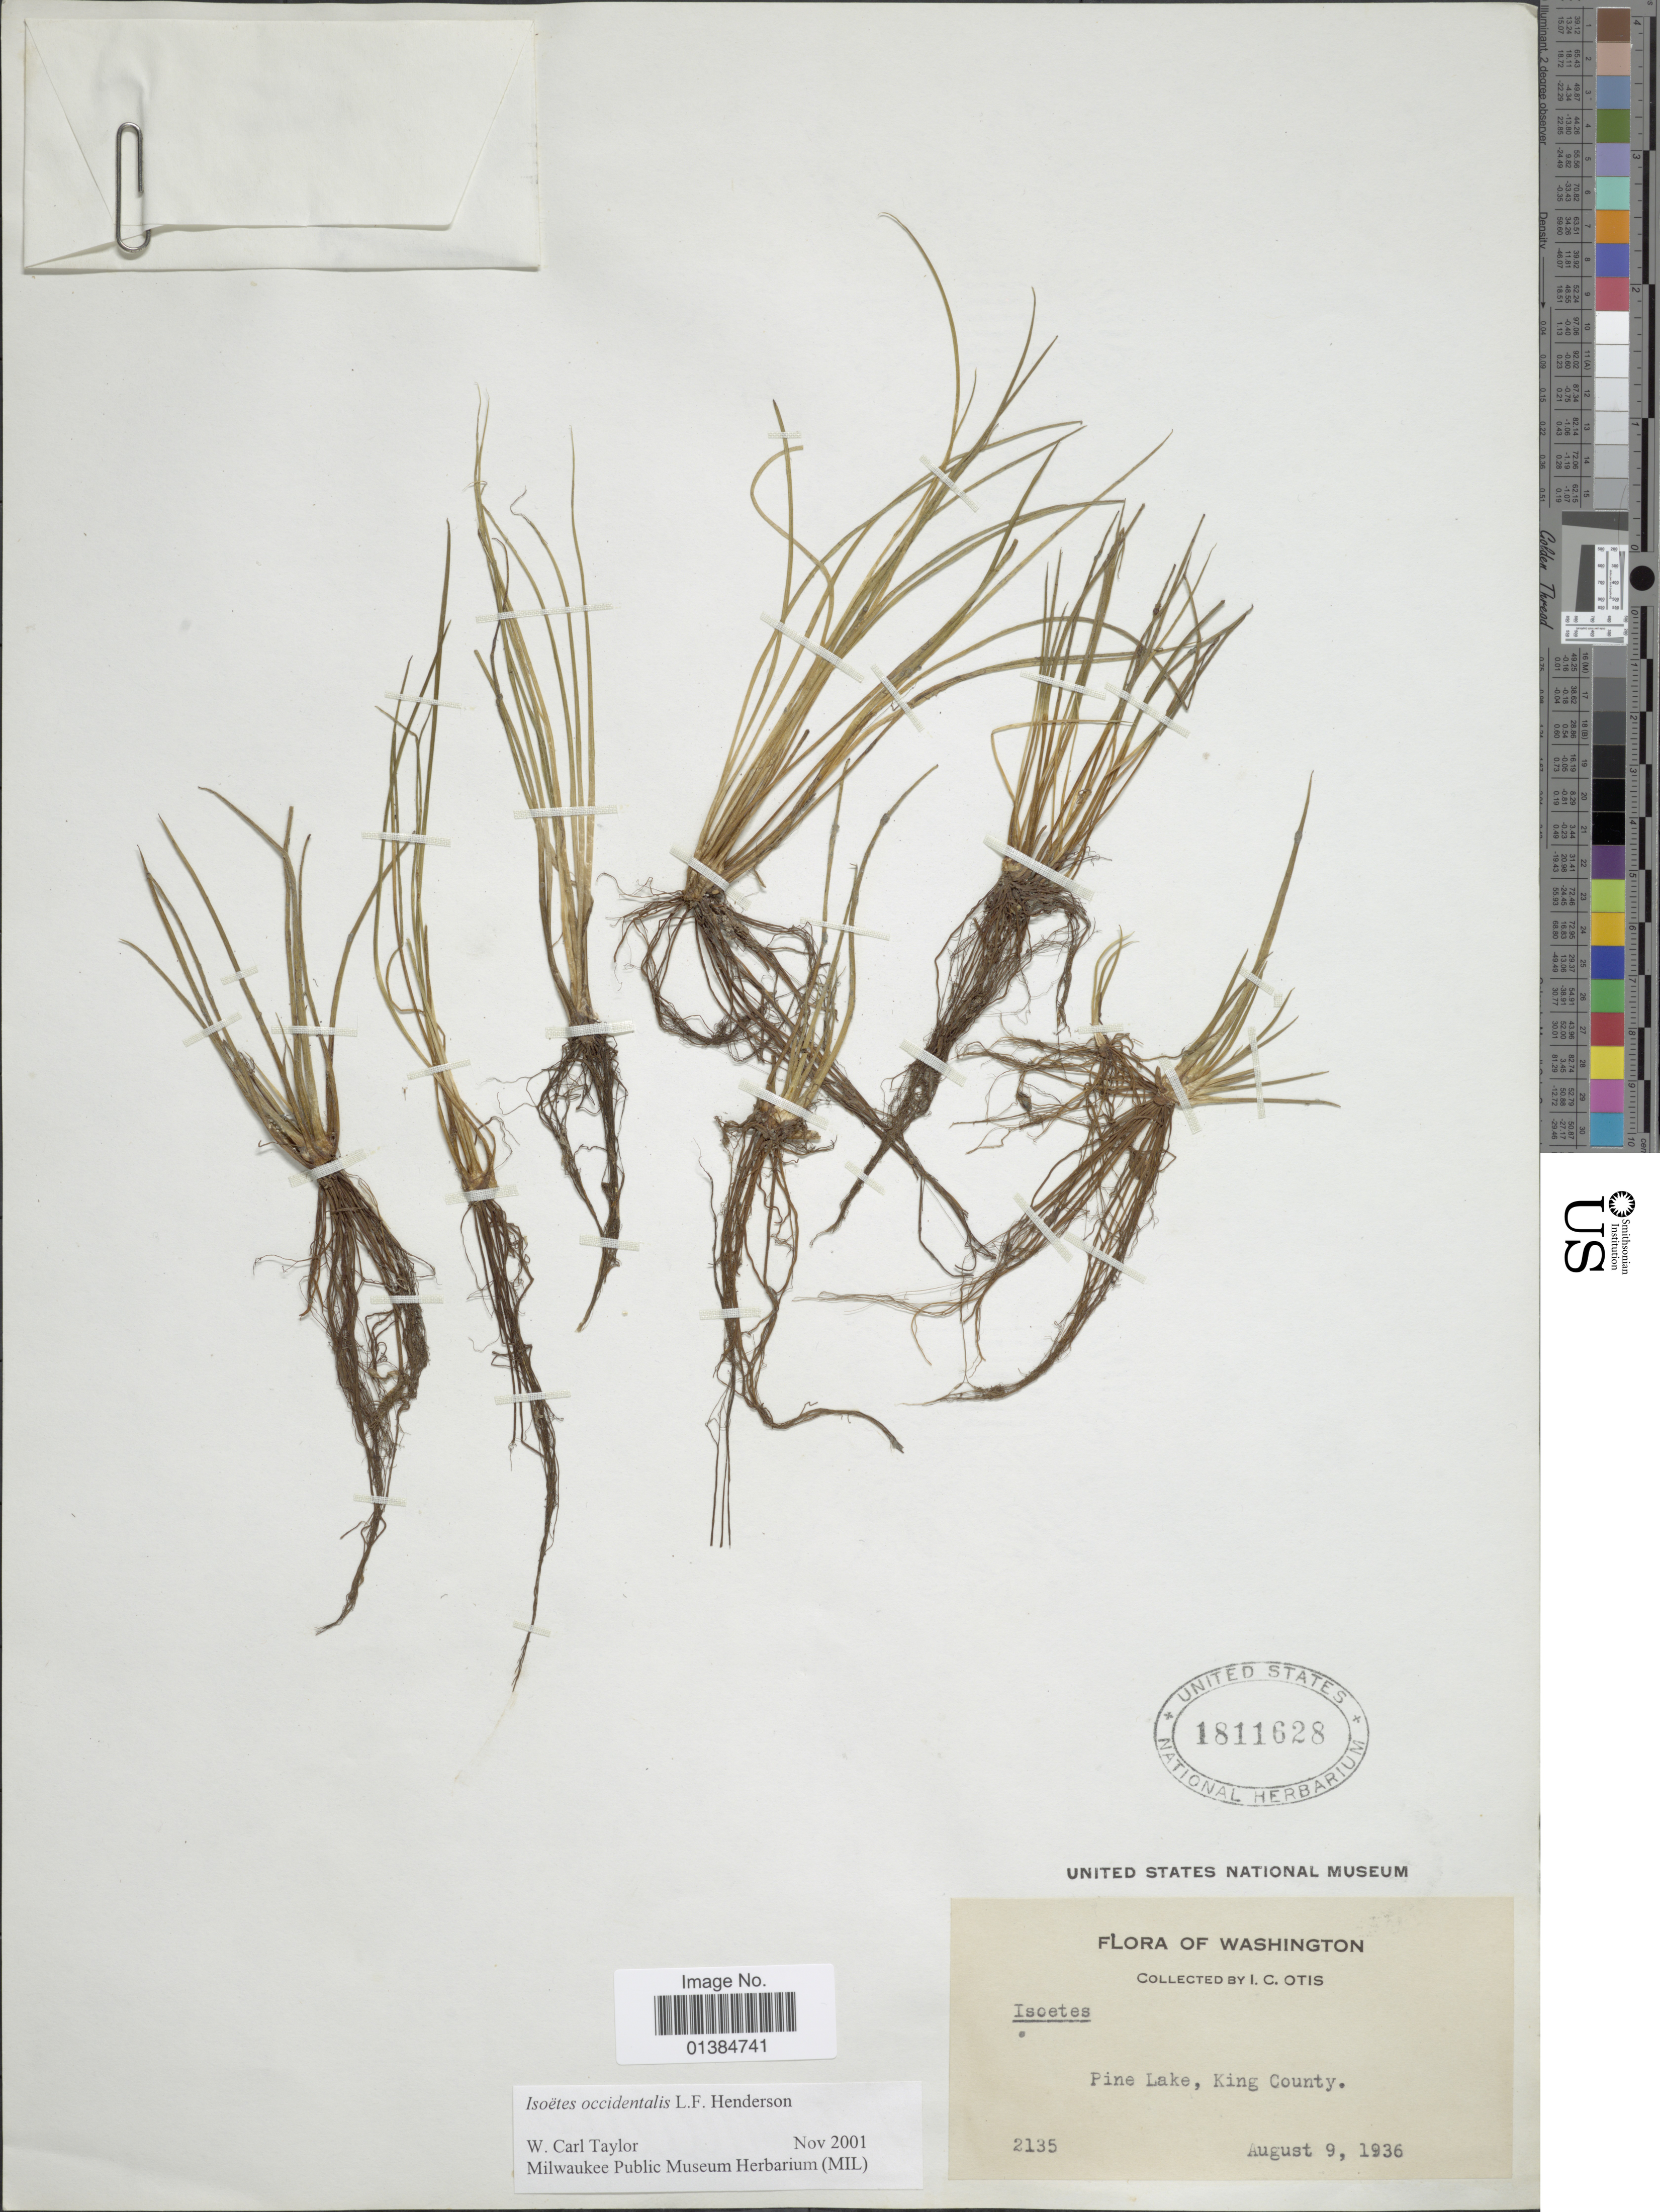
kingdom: Plantae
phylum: Tracheophyta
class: Lycopodiopsida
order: Isoetales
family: Isoetaceae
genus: Isoetes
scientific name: Isoetes occidentalis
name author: L.F. Hend.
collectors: I. C. Otis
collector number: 2135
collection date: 1936-08-09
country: United States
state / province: Washington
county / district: King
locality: Pine Lake, King County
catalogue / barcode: US 1811628